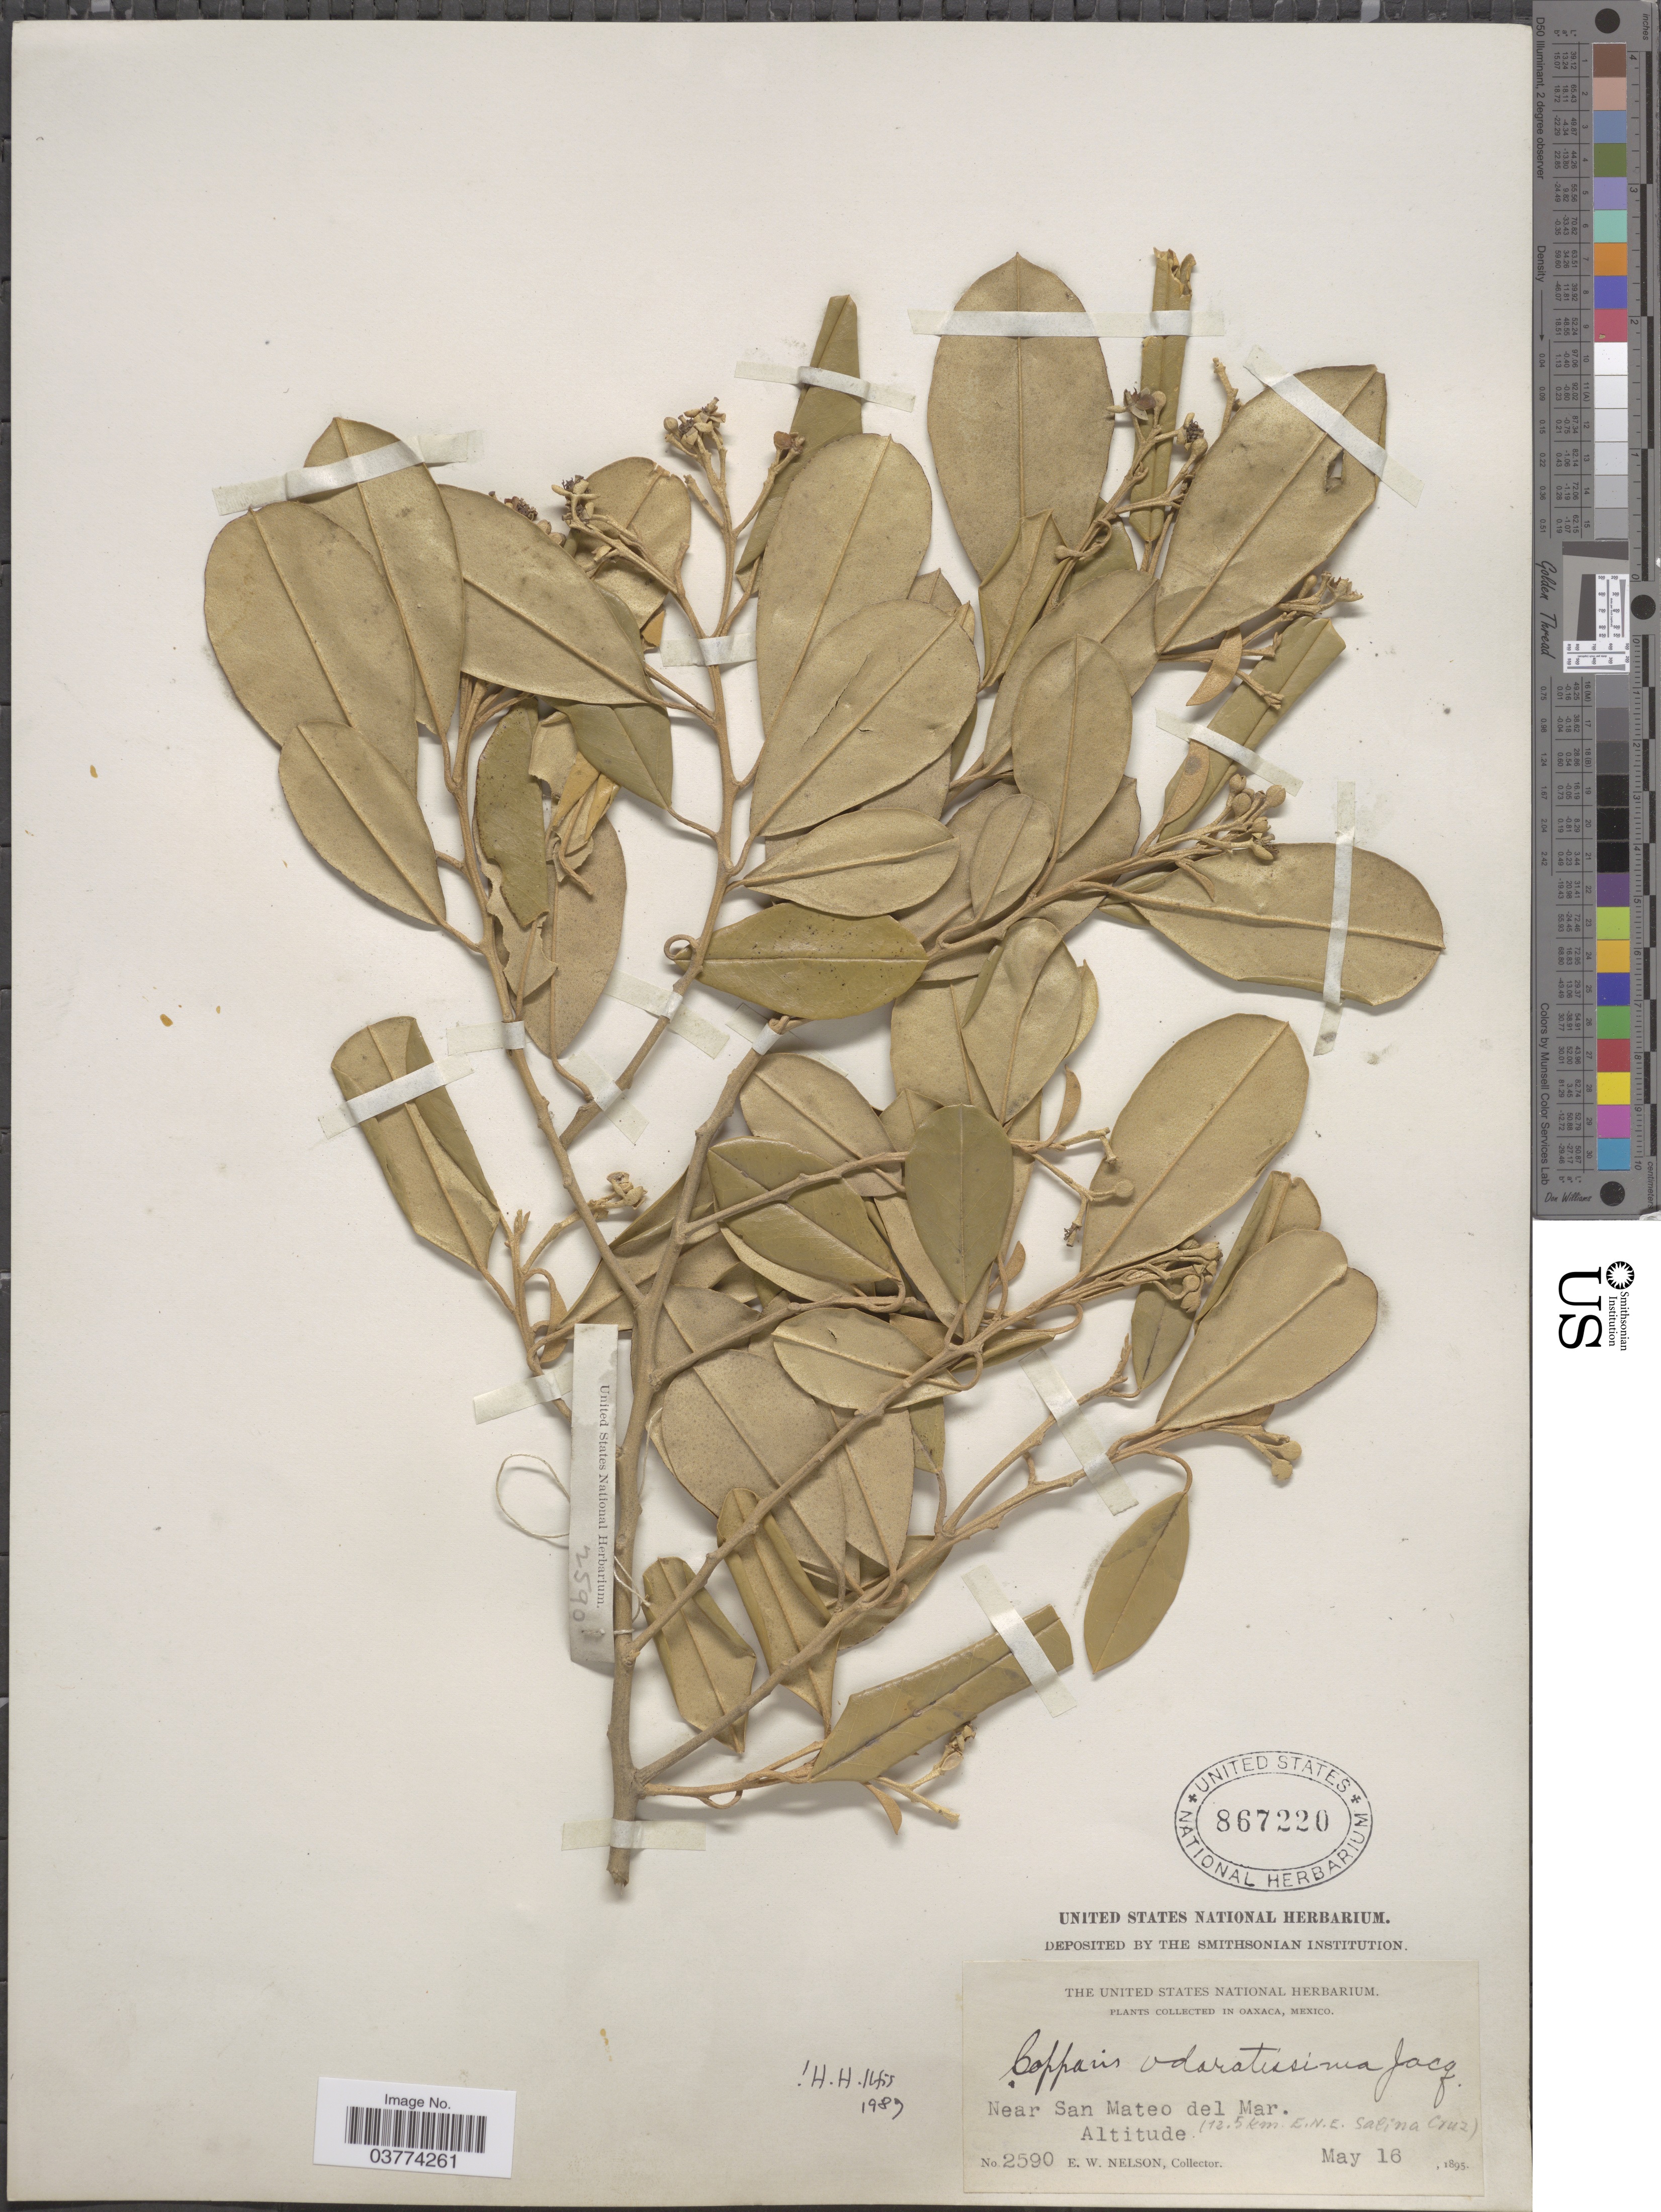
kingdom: Plantae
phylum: Tracheophyta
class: Magnoliopsida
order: Brassicales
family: Capparaceae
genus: Quadrella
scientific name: Quadrella odoratissima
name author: (Jacq.) Hutch.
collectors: E. W. Nelson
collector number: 2590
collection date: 1895-05-16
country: Mexico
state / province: Oaxaca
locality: Near San Mateo del Mar. (12.5 km E. N. E. Salina Cruz).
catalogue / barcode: US 867220